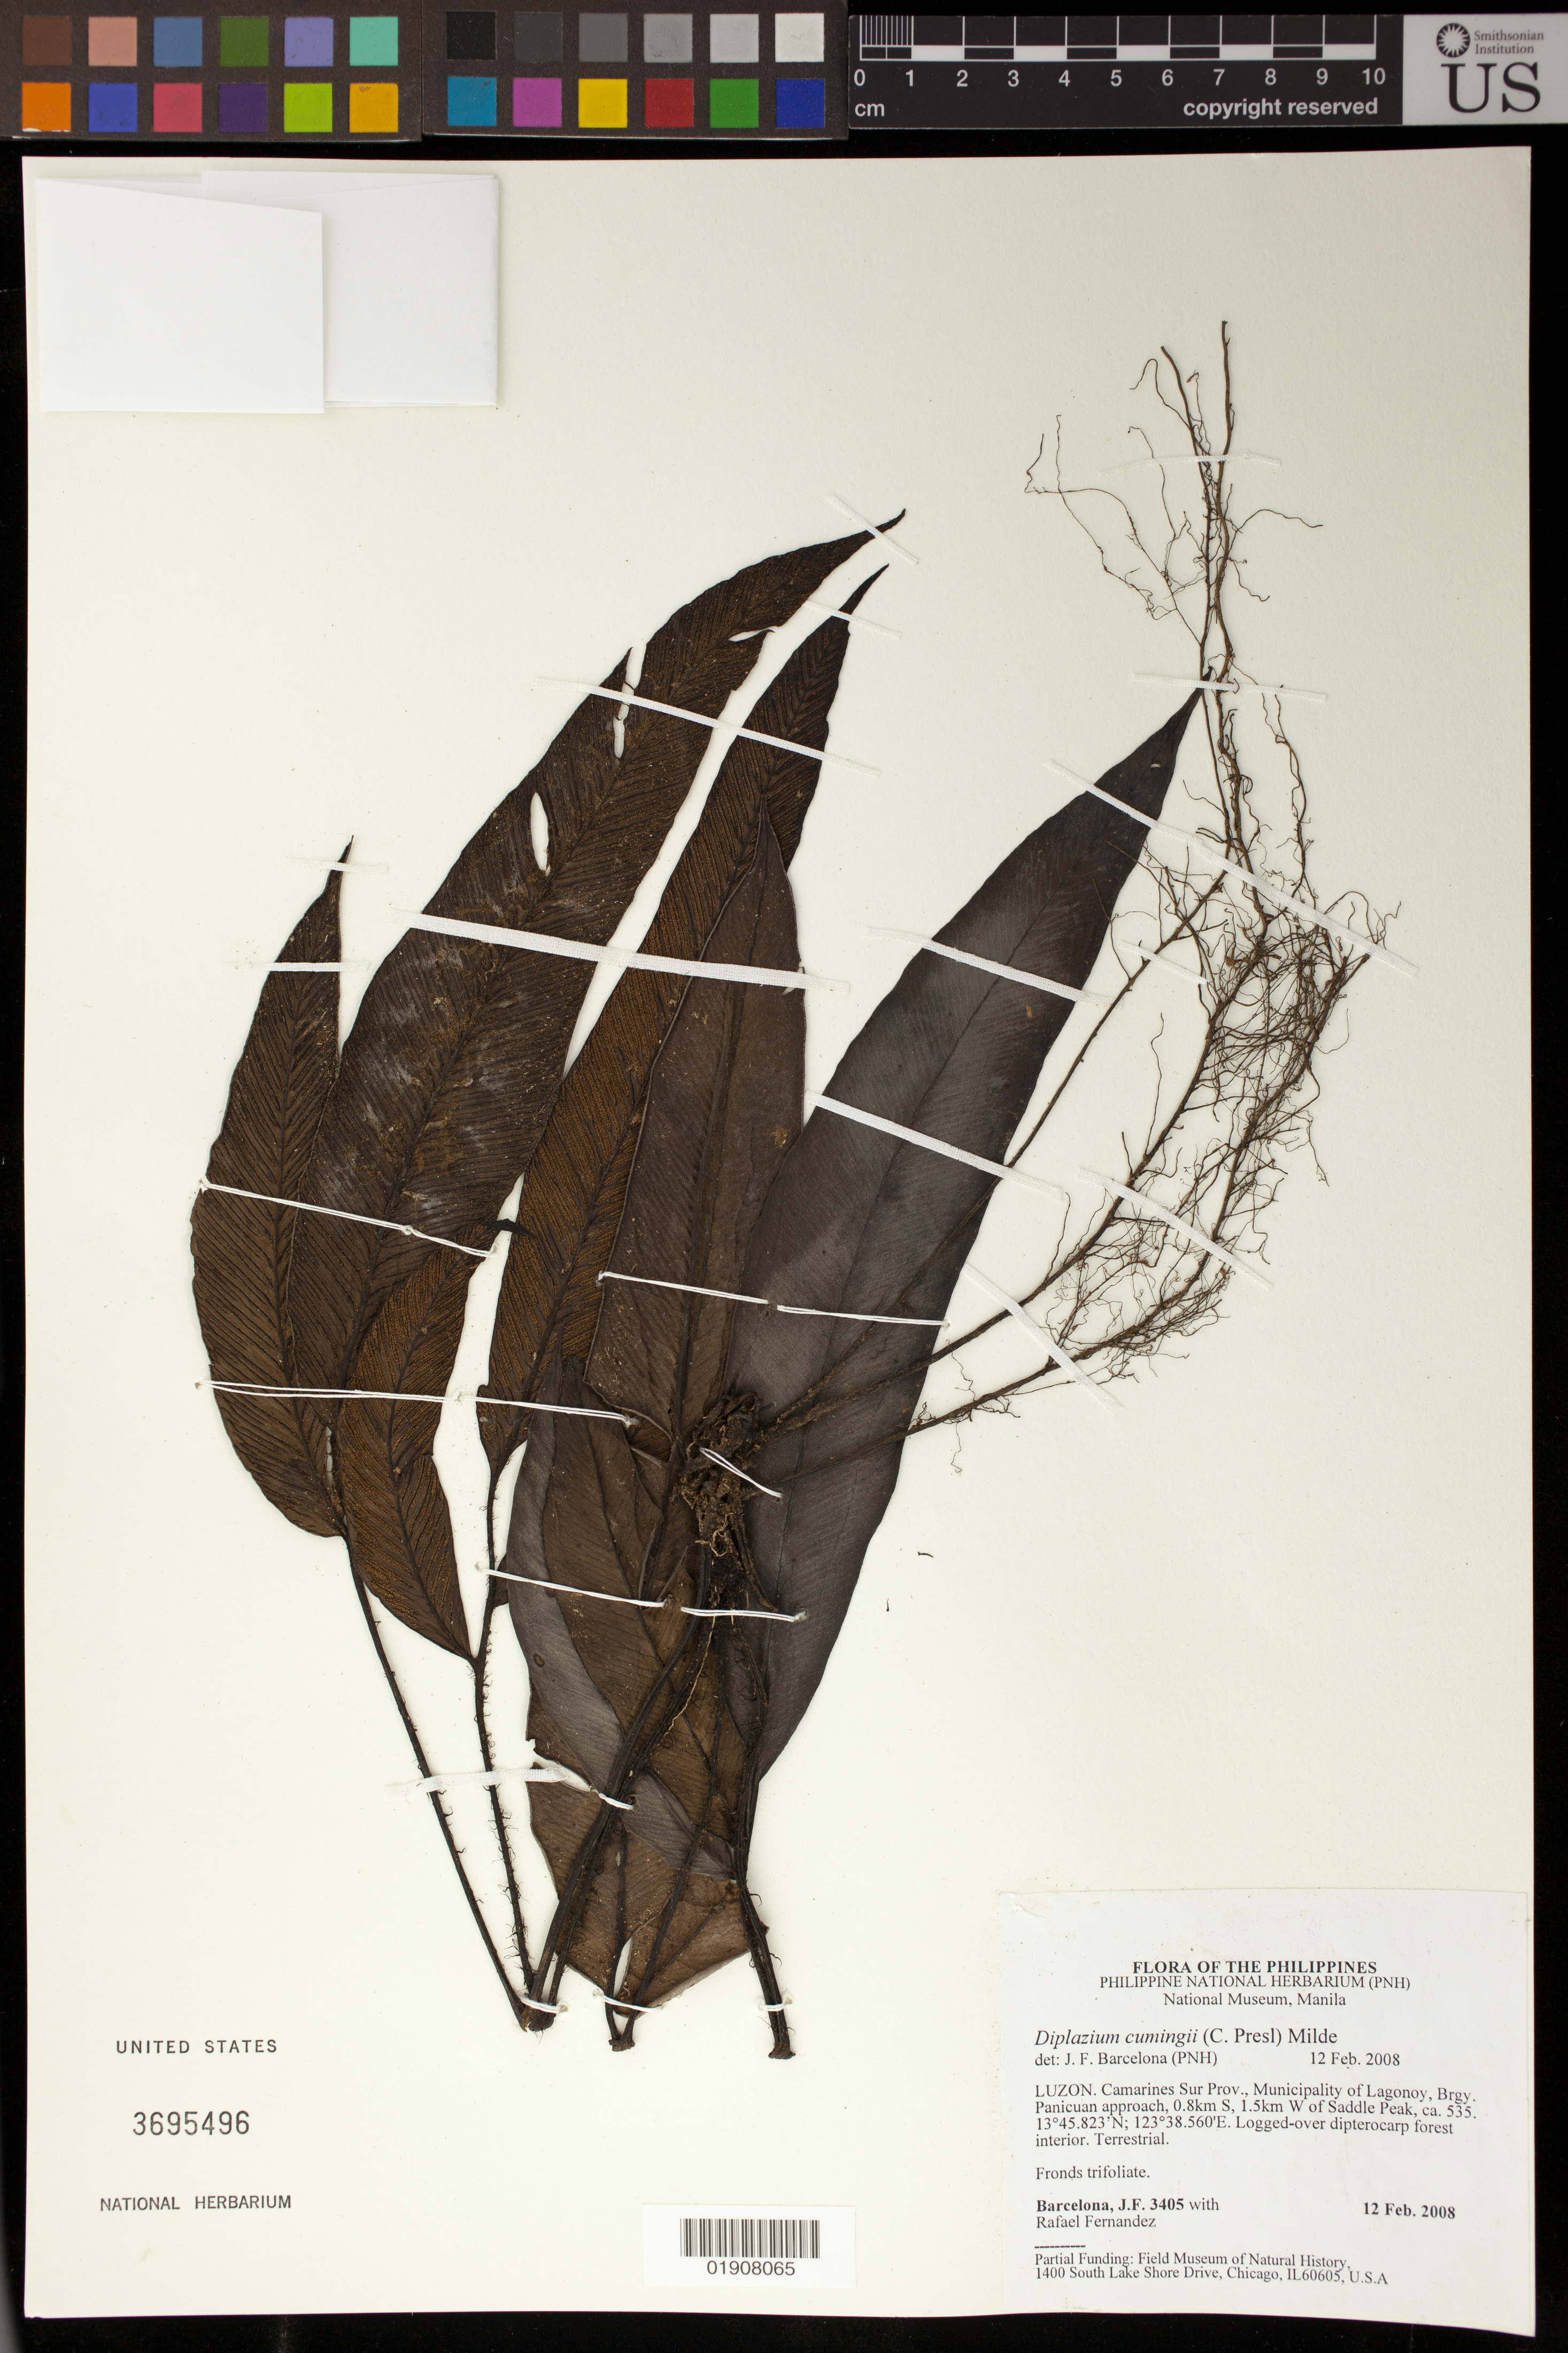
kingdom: Plantae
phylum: Tracheophyta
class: Polypodiopsida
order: Polypodiales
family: Athyriaceae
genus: Diplazium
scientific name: Diplazium cumingii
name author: (C. Presl) C. Chr.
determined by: Barcelona, J. F.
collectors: J. F. Barcelona & R. Fernandez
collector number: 3405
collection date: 2008-02-12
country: Philippines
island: Luzon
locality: Luzon, Camarines Sur Prov., Municipality of Lagonoy, Brgy. Panicuan approach, 0.8km S 1.5km W of Saddle Peak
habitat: Logged-over dipterocarp forest interior.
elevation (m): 535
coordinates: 13 45.823 N, 123 38.560 E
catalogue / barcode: US 3695496